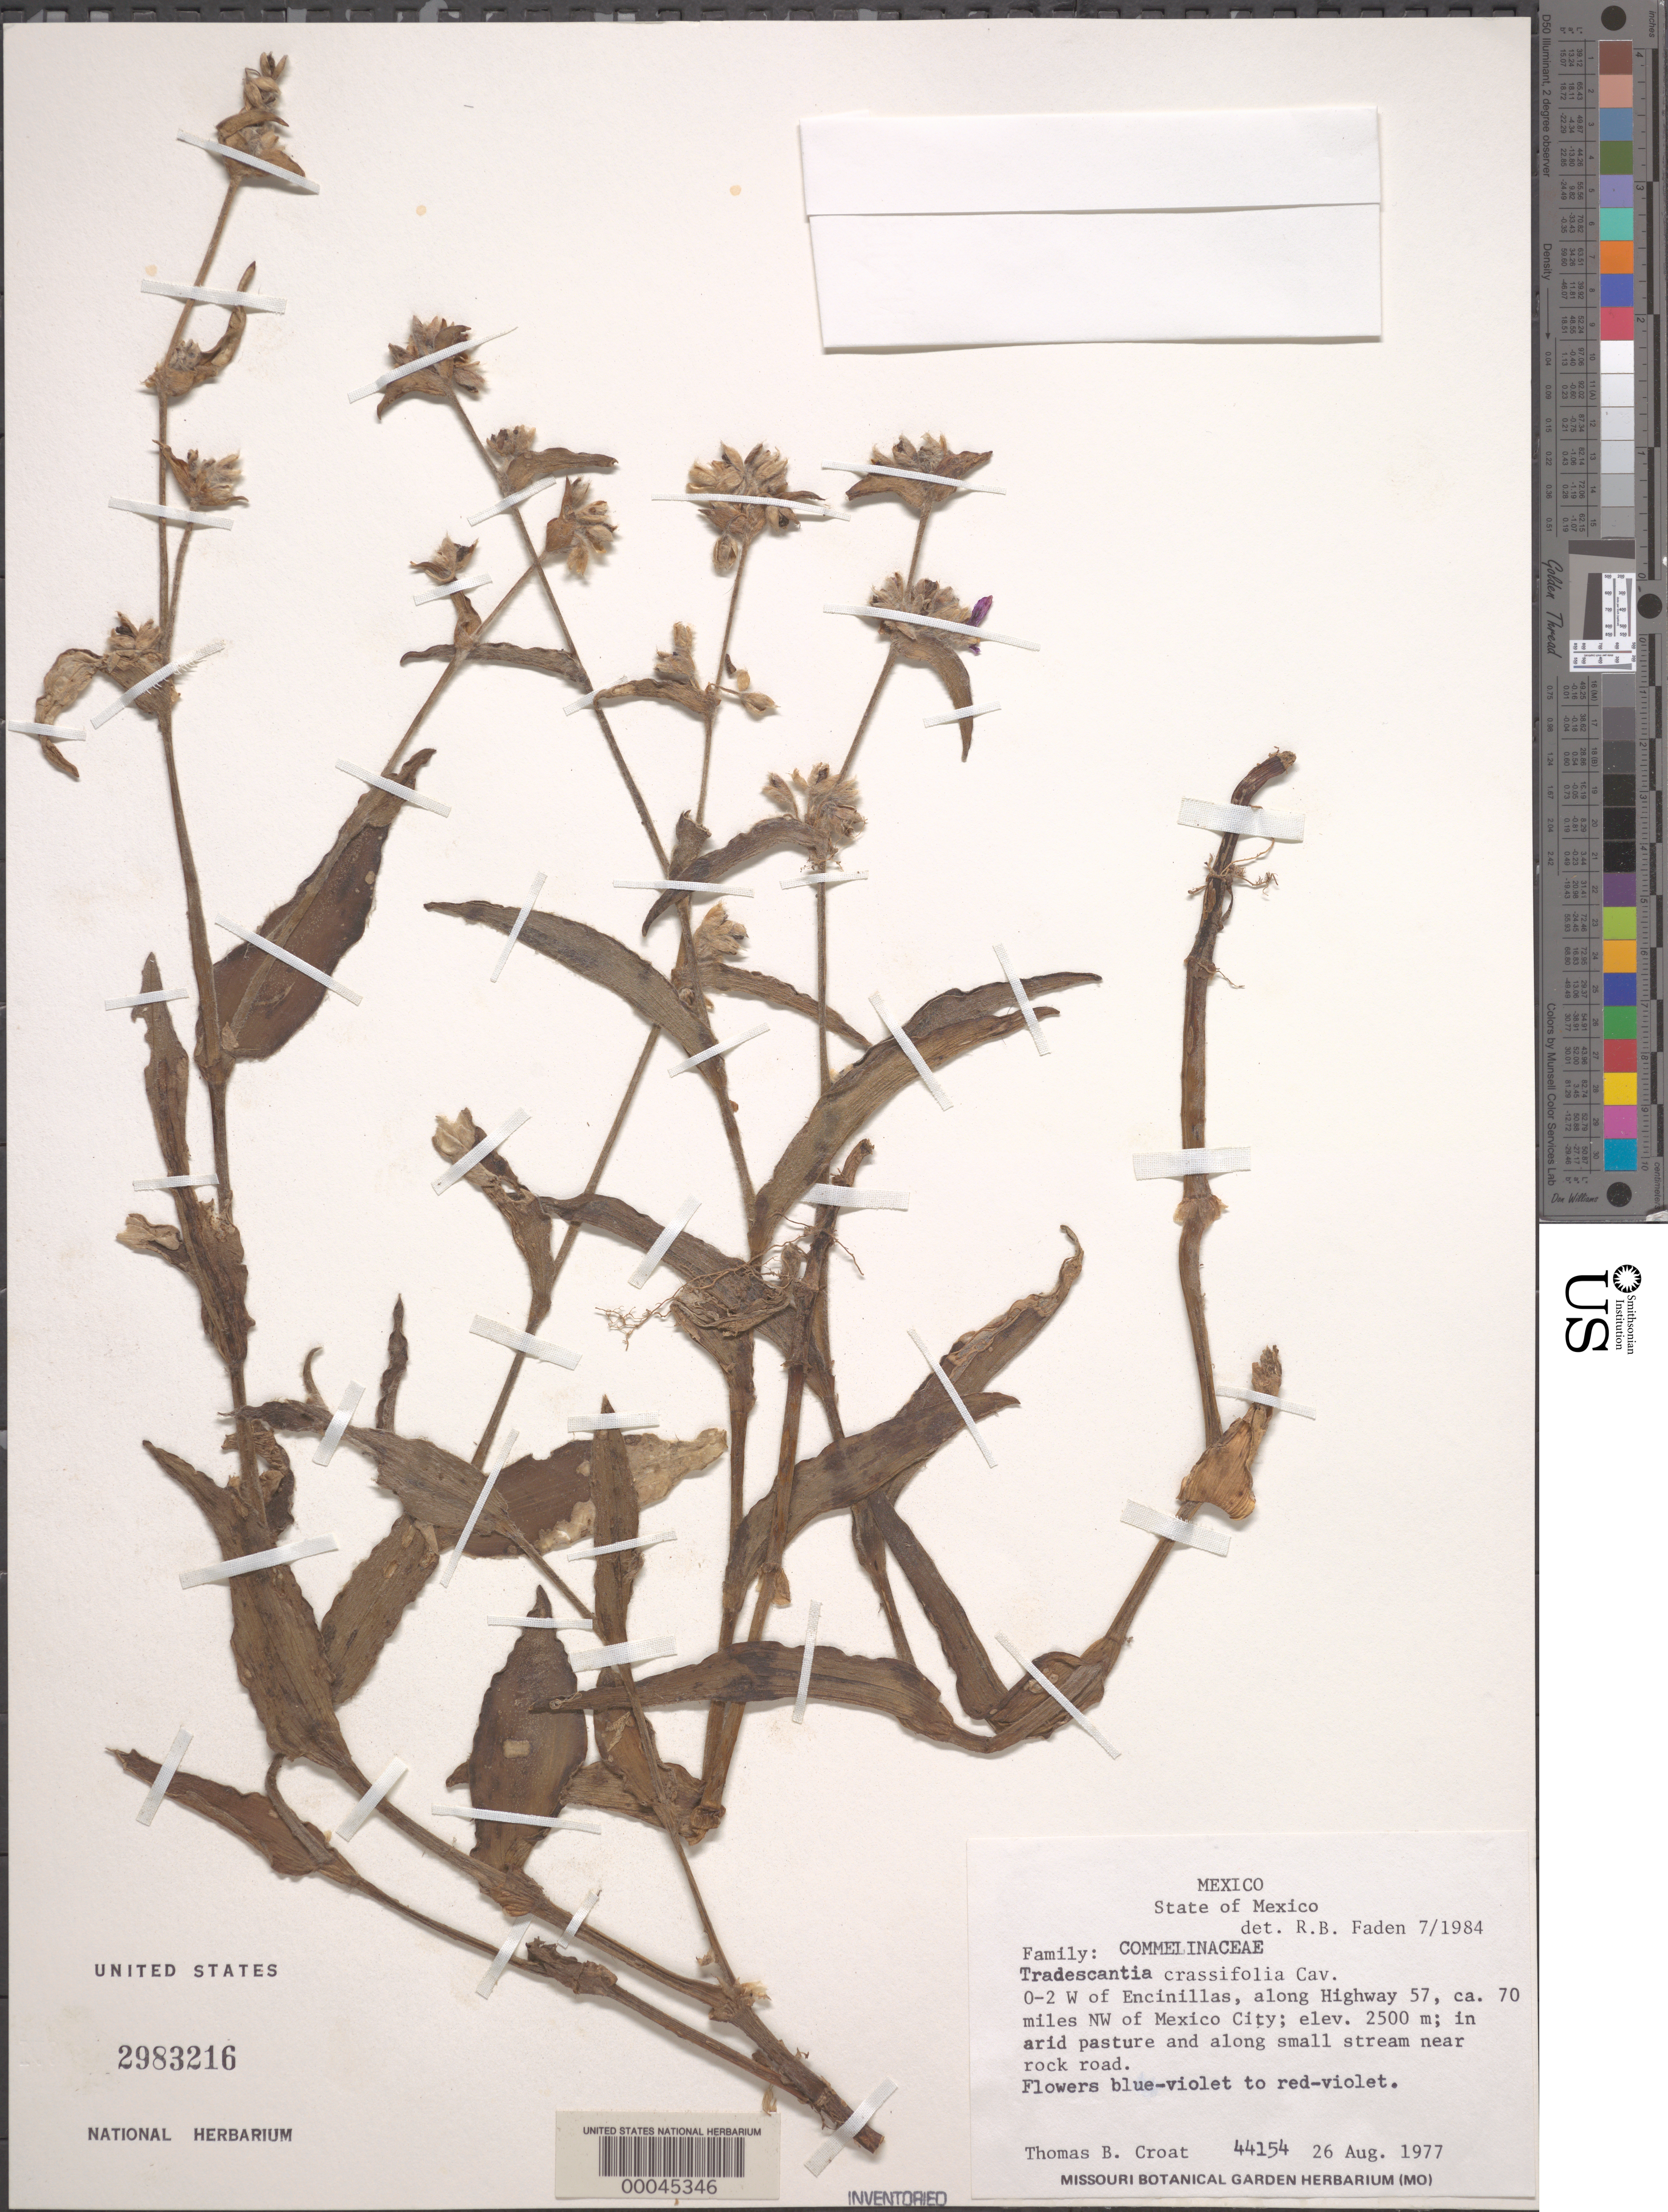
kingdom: Plantae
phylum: Tracheophyta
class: Liliopsida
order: Commelinales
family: Commelinaceae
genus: Tradescantia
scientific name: Tradescantia crassifolia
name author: Cav.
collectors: T. B. Croat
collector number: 44154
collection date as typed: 26 Aug 1977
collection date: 1977-08-26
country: Mexico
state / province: México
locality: W of Encinillas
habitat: Stream bank near rock road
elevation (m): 2500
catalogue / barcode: US 2983216